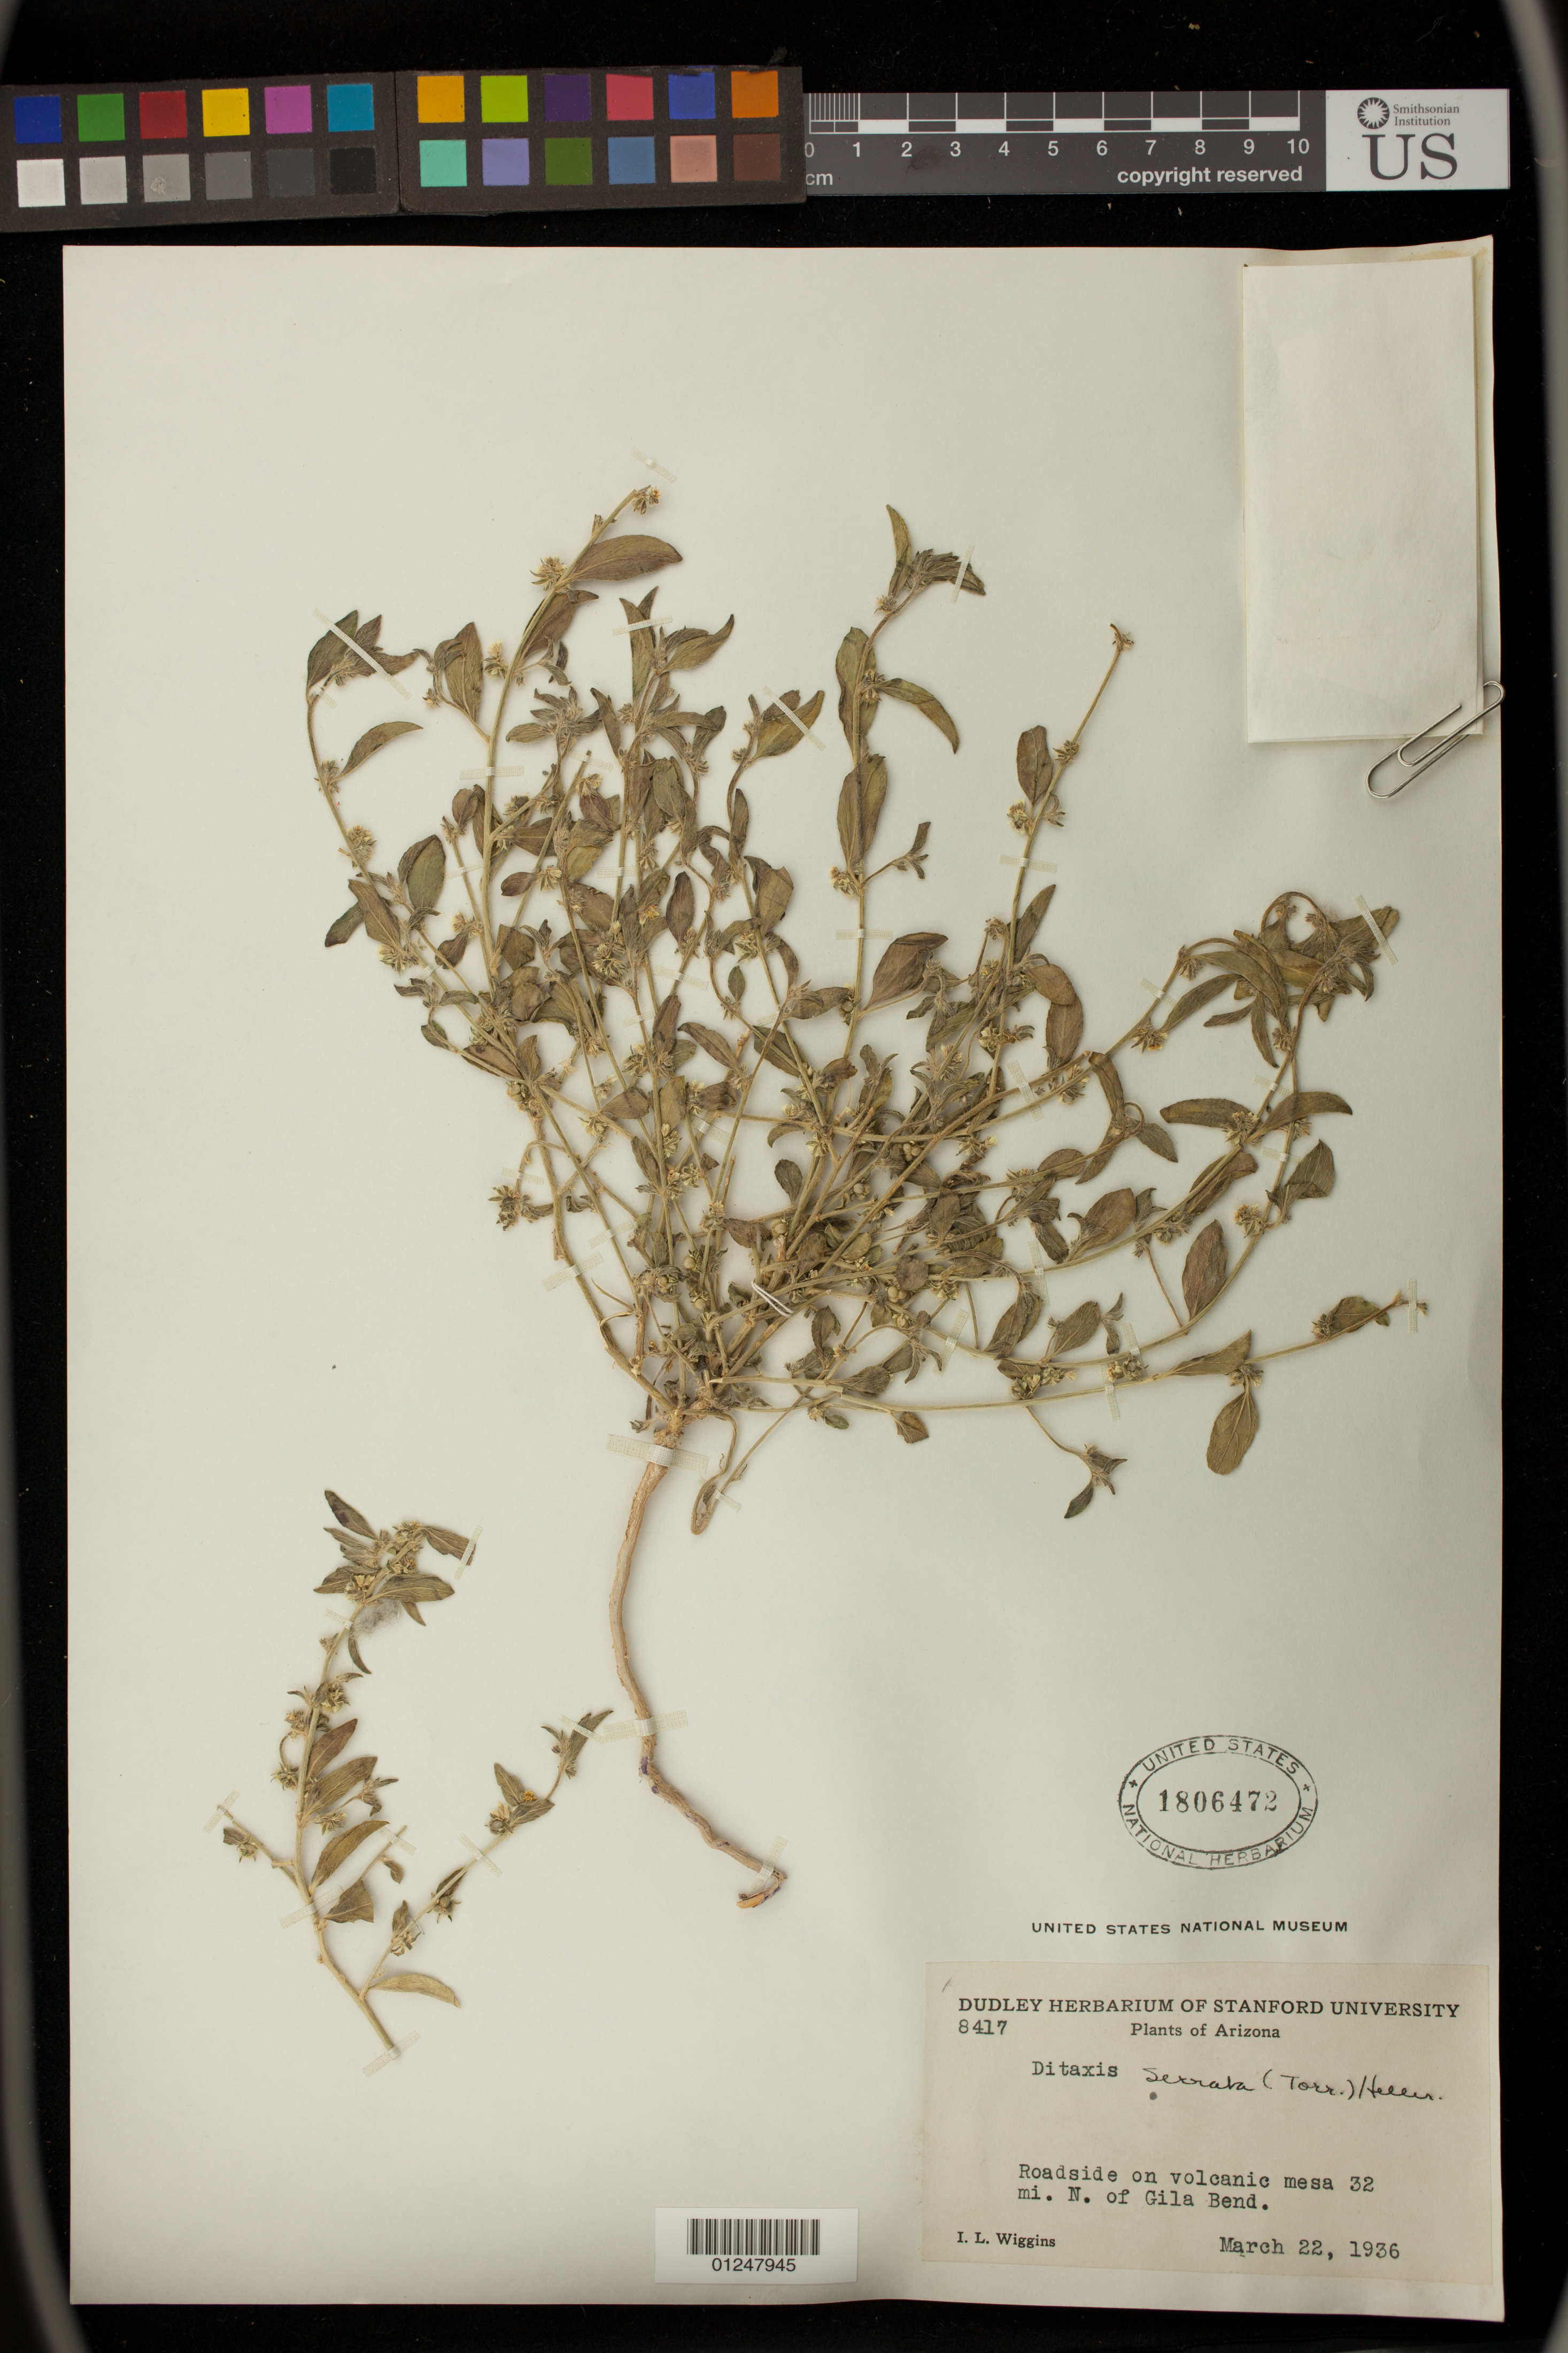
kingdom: Plantae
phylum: Tracheophyta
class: Magnoliopsida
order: Malpighiales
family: Euphorbiaceae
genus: Argythamnia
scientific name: Argythamnia serrata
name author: (Torr.) Müll. Arg.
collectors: I. L. Wiggins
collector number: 8417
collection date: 1936-03-22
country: United States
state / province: Arizona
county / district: Maricopa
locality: Roadside on volcanic mesa 32 mi. N. of Gila Bend.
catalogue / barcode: US 1806472